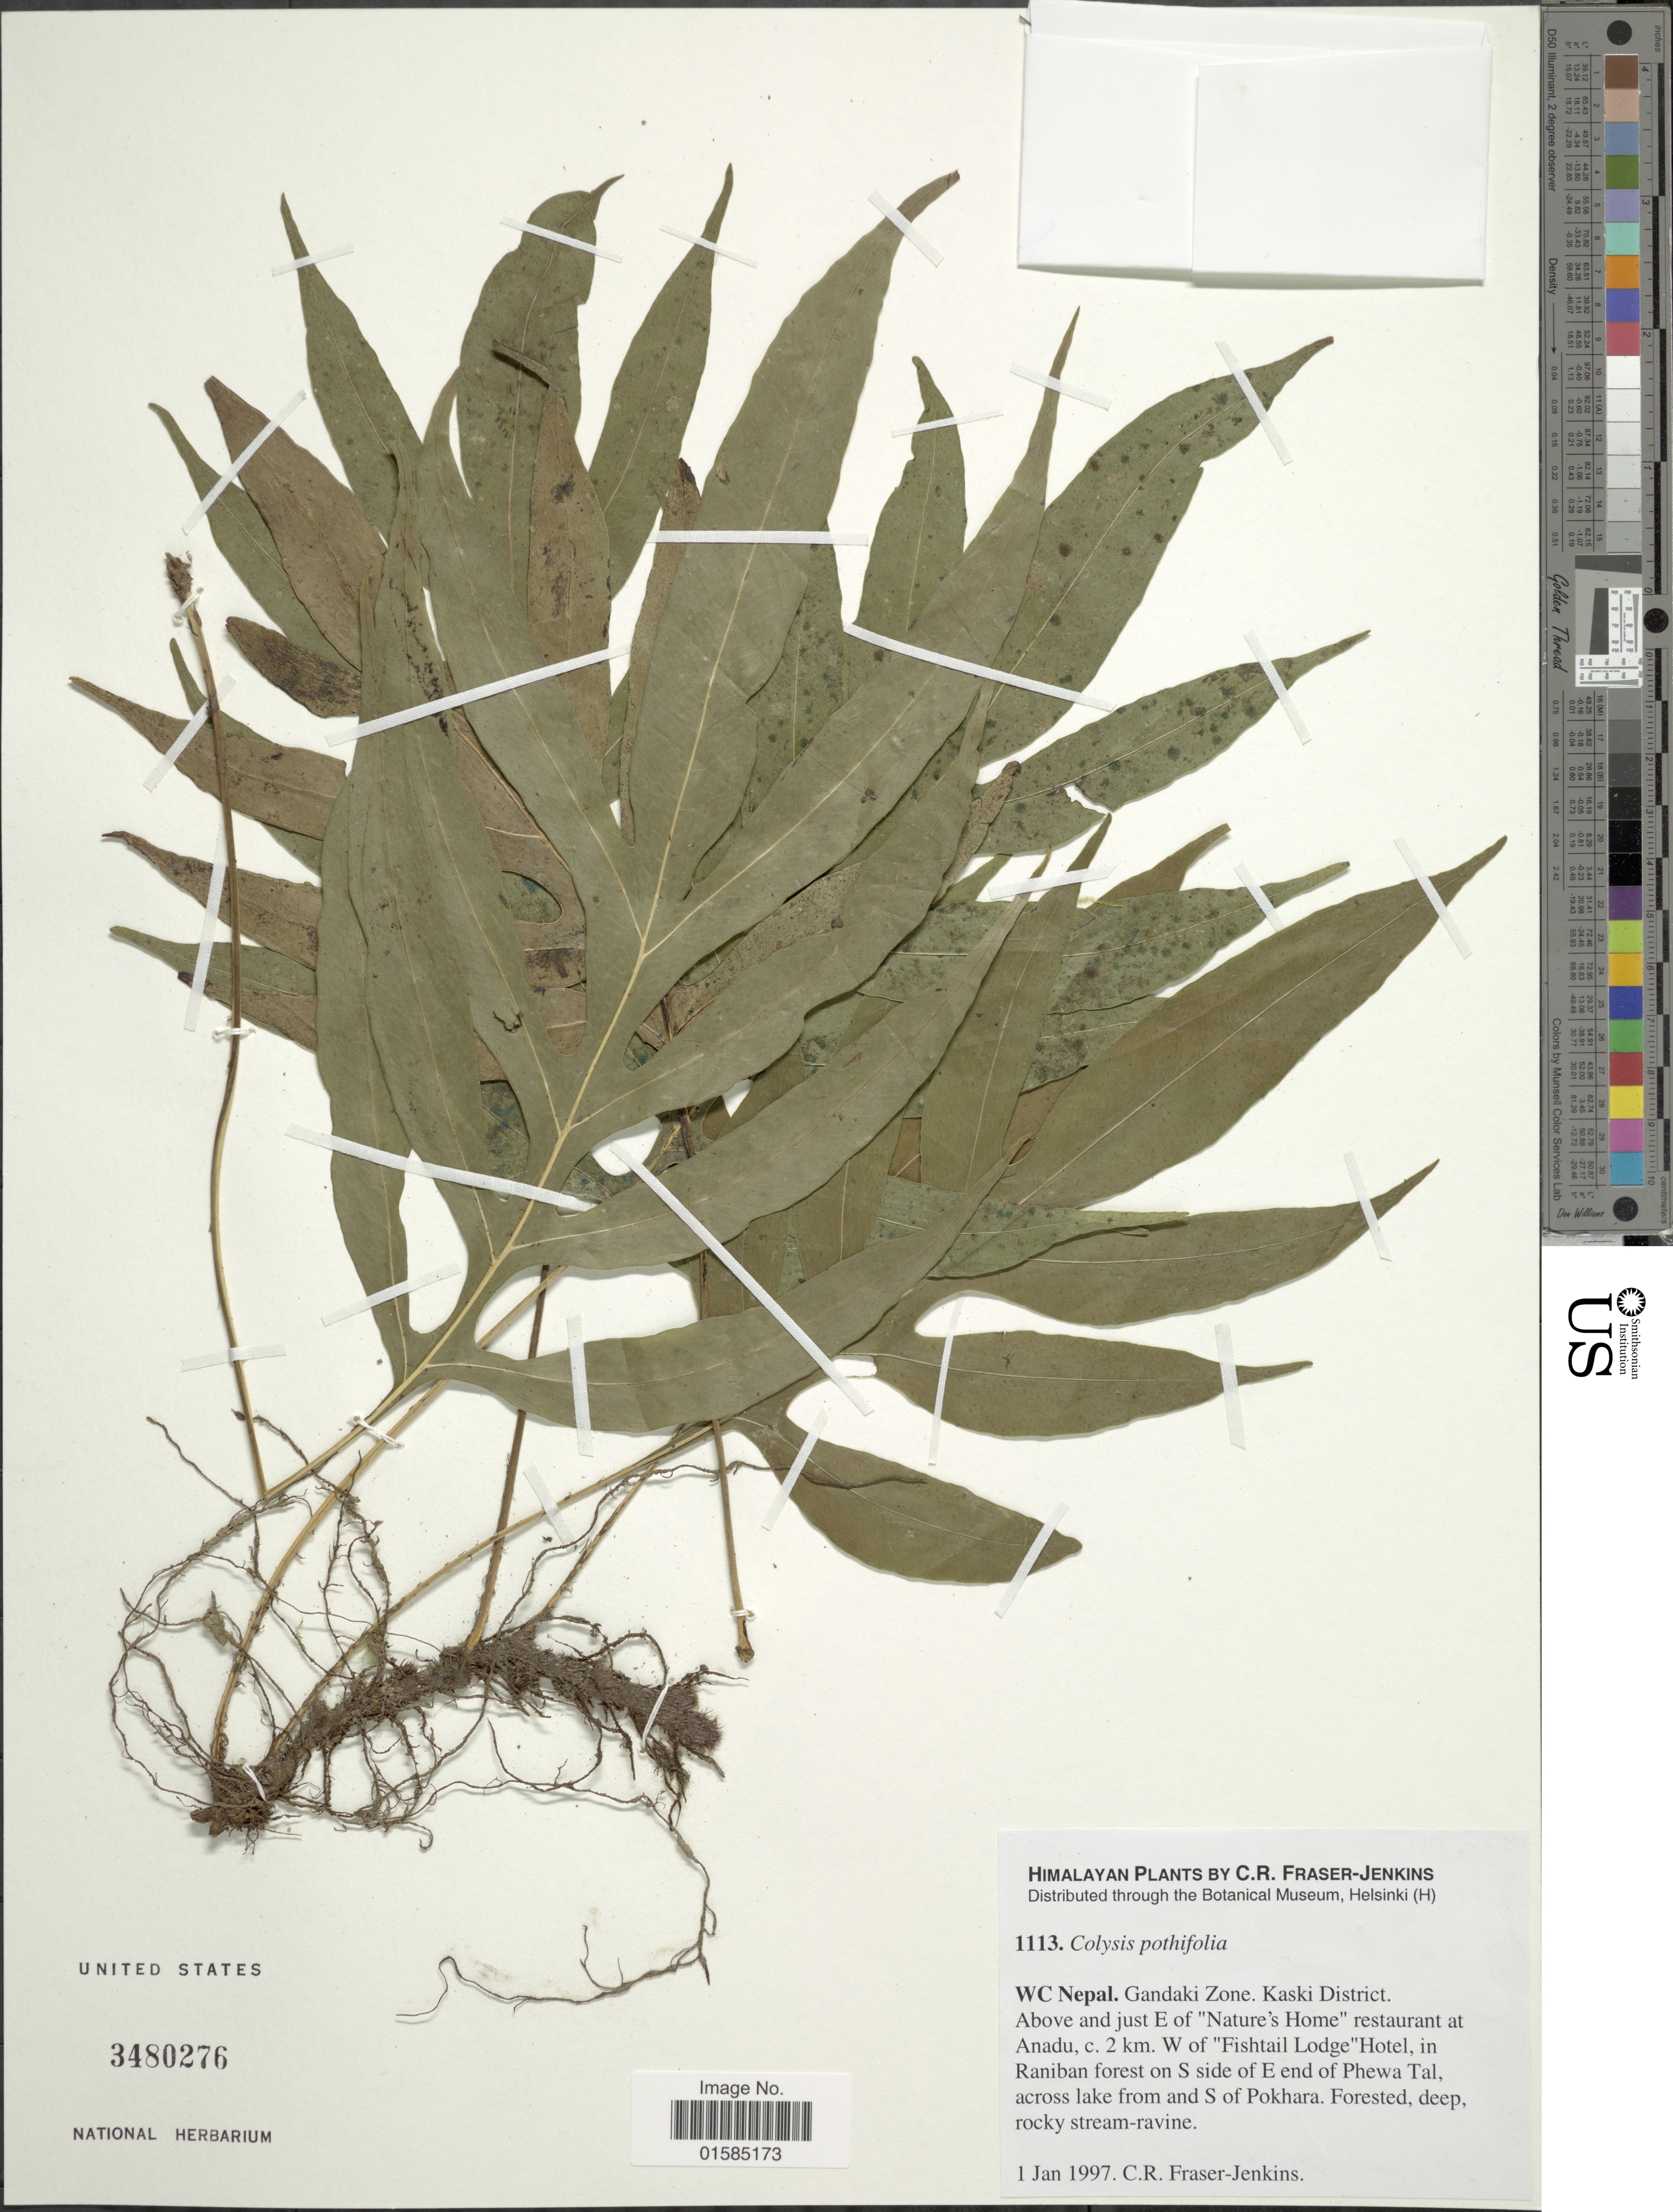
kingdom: Plantae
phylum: Tracheophyta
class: Polypodiopsida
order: Polypodiales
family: Polypodiaceae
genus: Leptochilus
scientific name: Leptochilus ellipticus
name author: (Thunb.) Noot.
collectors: C. R. Fraser-Jenkins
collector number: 1113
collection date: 1997-01-01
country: Nepal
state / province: Gandaki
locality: Himalayan. WC Nepal. Gandaki Zone. Kaski District. Above and just E of "Nature's Home" restaurant at Anadu, c. 2 km. W of "Fishtail Lodge" Hotel, in Raniban forest on S side of E end of Phewa Tal, across lake from and S of Pokhara.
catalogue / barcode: US 3480276